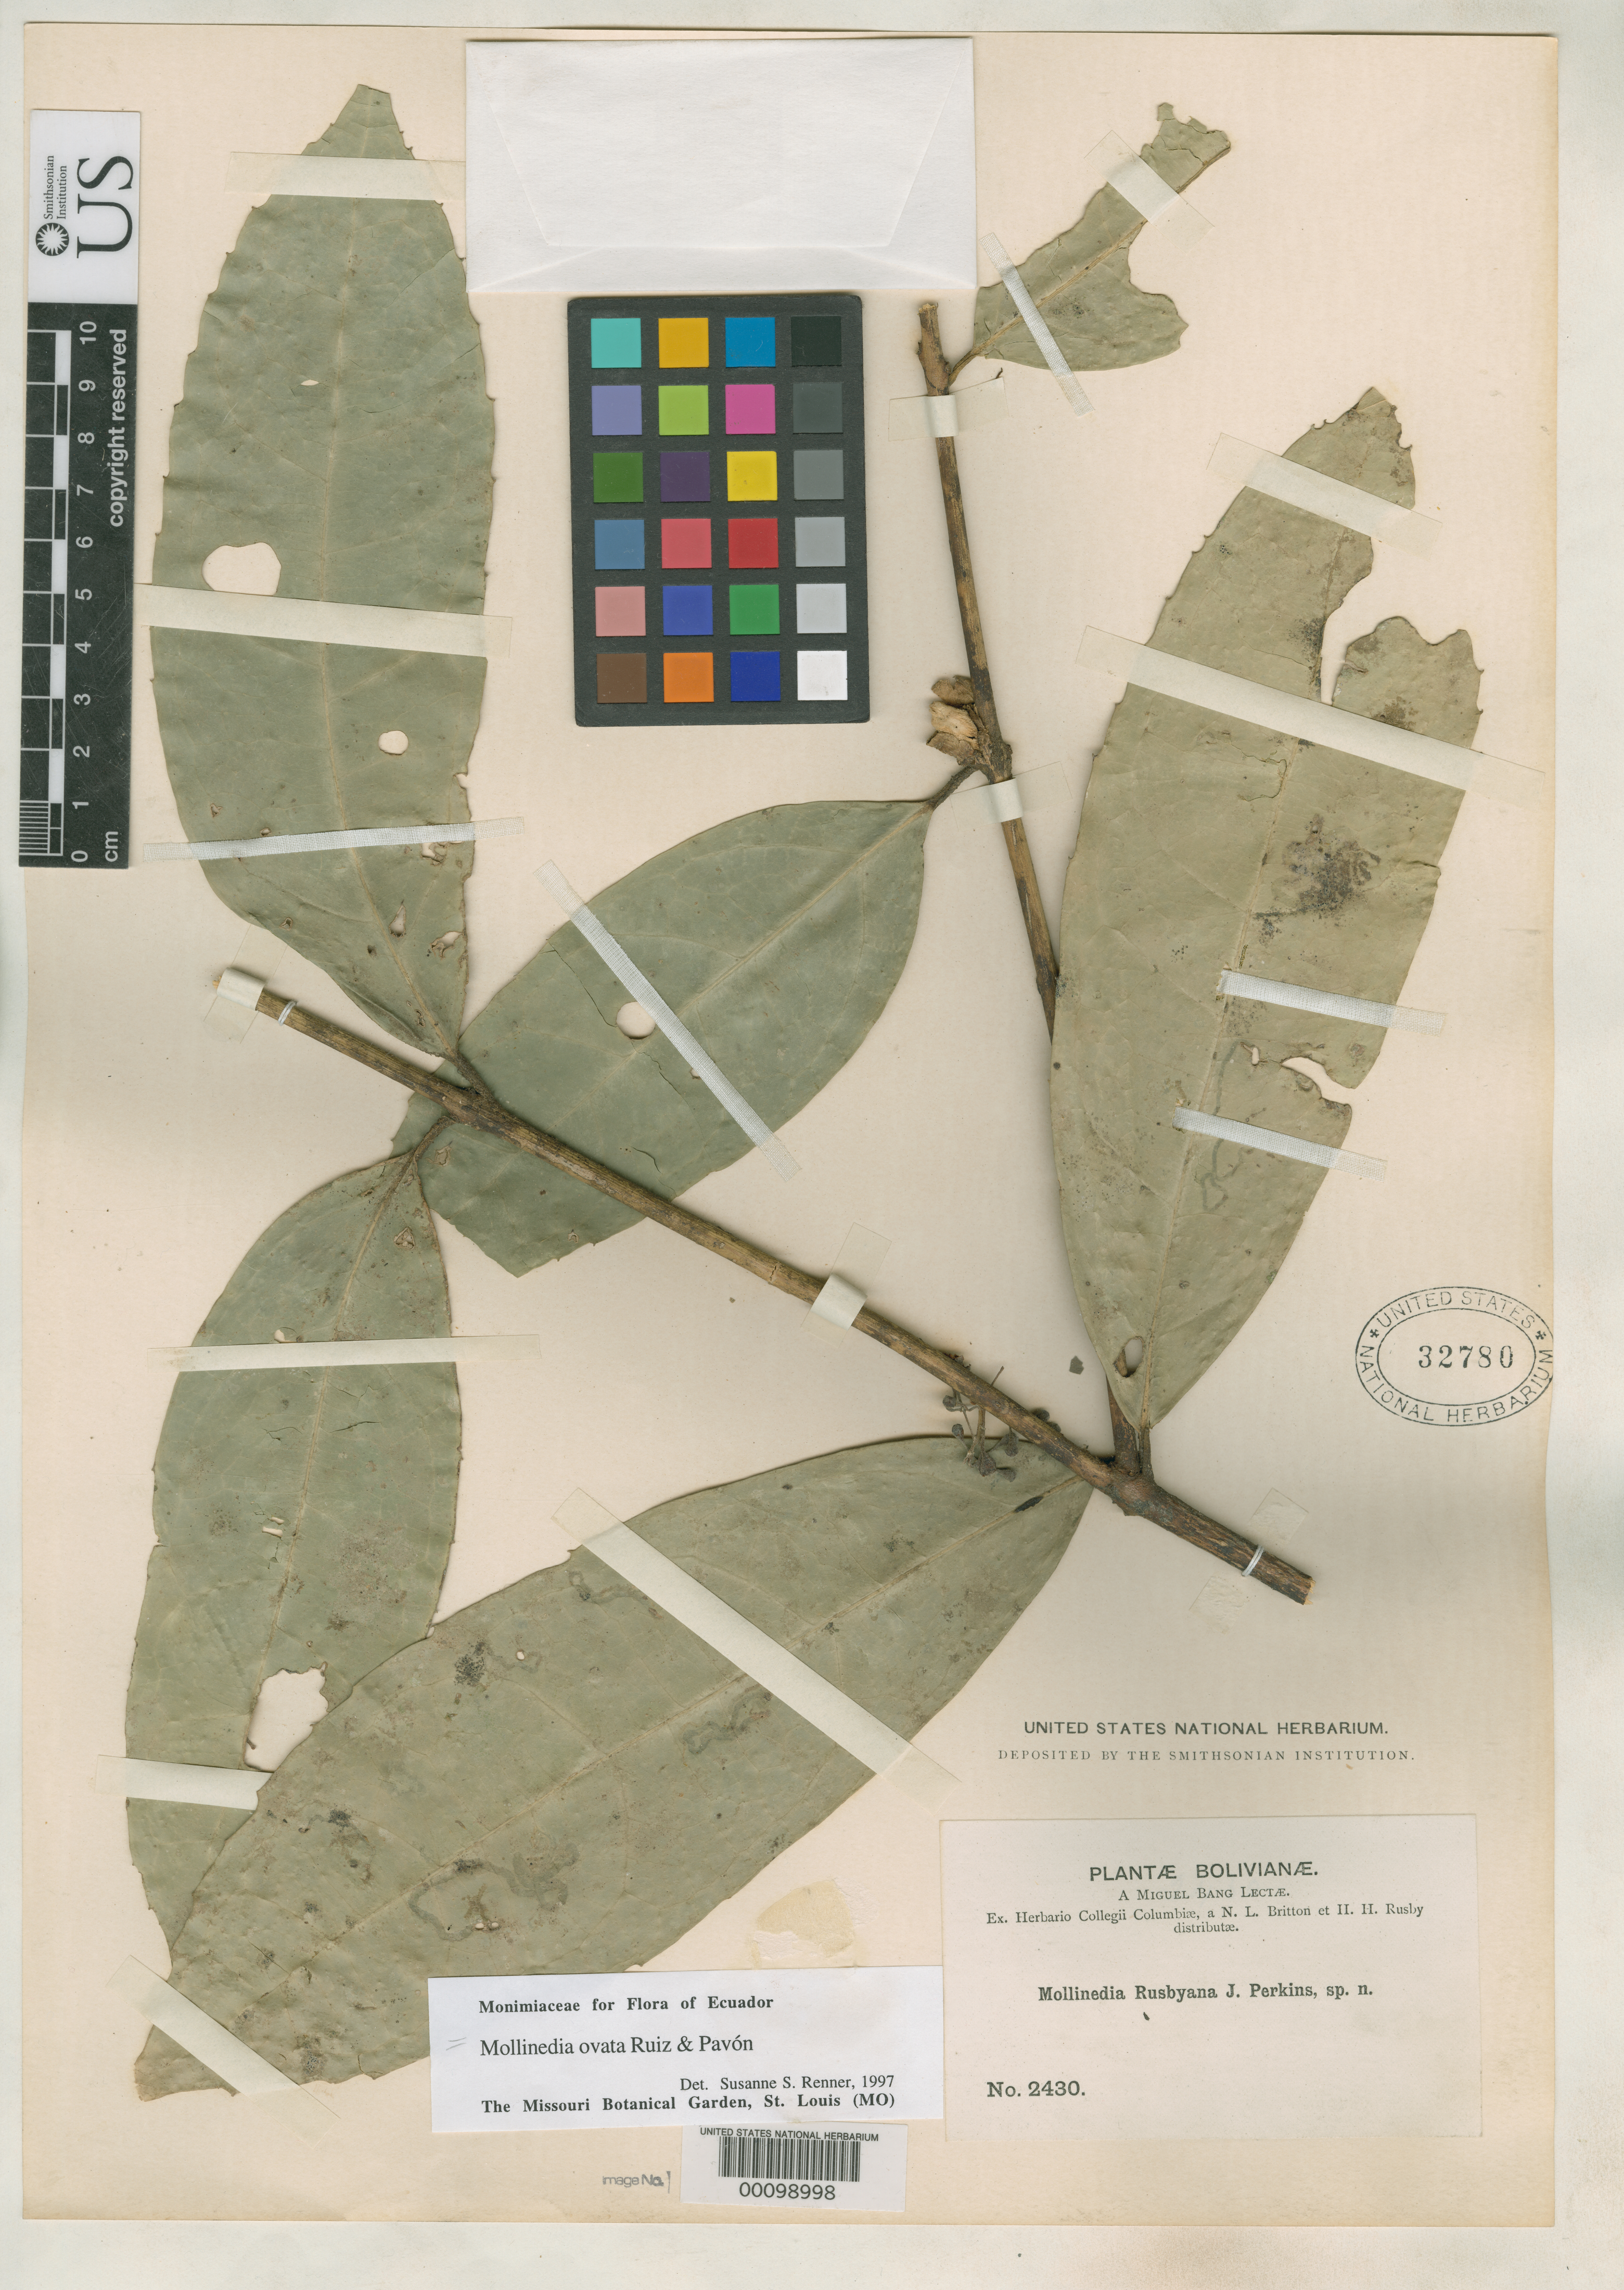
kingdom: Plantae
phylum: Tracheophyta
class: Magnoliopsida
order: Laurales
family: Monimiaceae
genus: Mollinedia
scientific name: Mollinedia rusbyana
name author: Perkins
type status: Isotype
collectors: M. Bang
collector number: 2430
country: Bolivia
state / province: La Paz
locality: Coripata, Yungas.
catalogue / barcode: US 32780